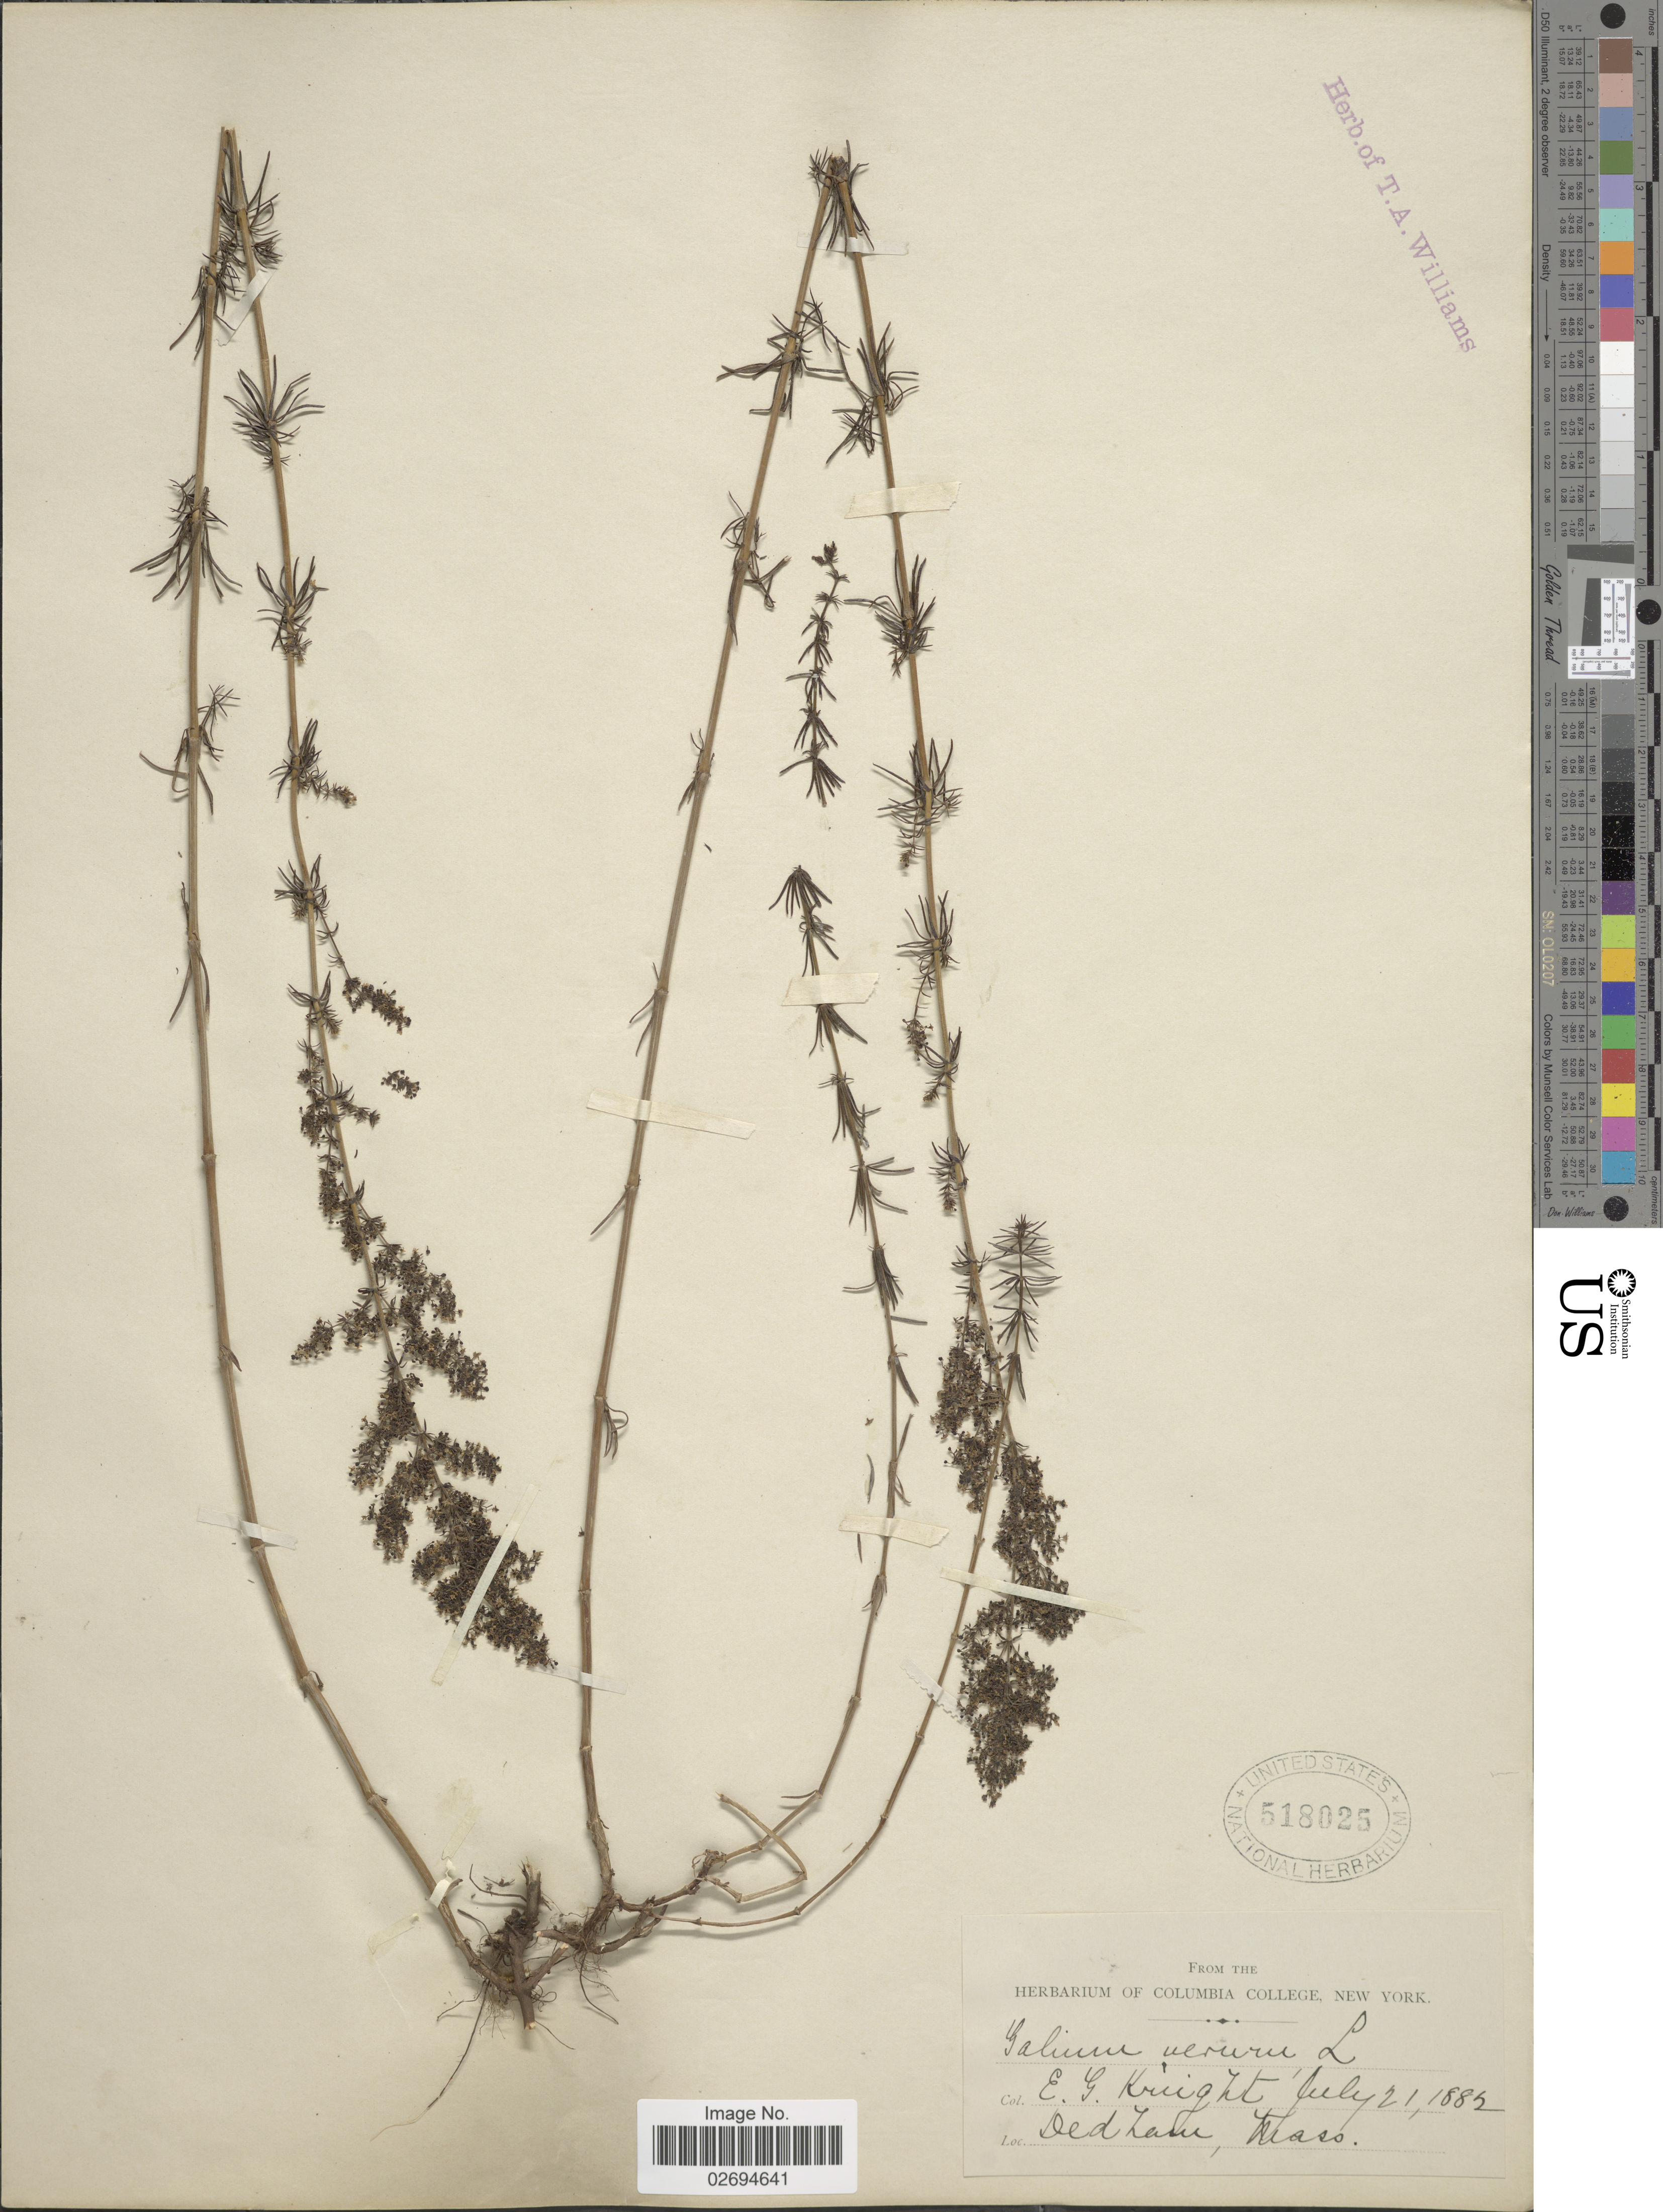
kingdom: Plantae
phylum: Tracheophyta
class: Magnoliopsida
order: Gentianales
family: Rubiaceae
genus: Galium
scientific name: Galium verum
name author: L.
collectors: E. Knight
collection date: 1882-07-21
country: United States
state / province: Massachusetts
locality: Dedham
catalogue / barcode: US 518025